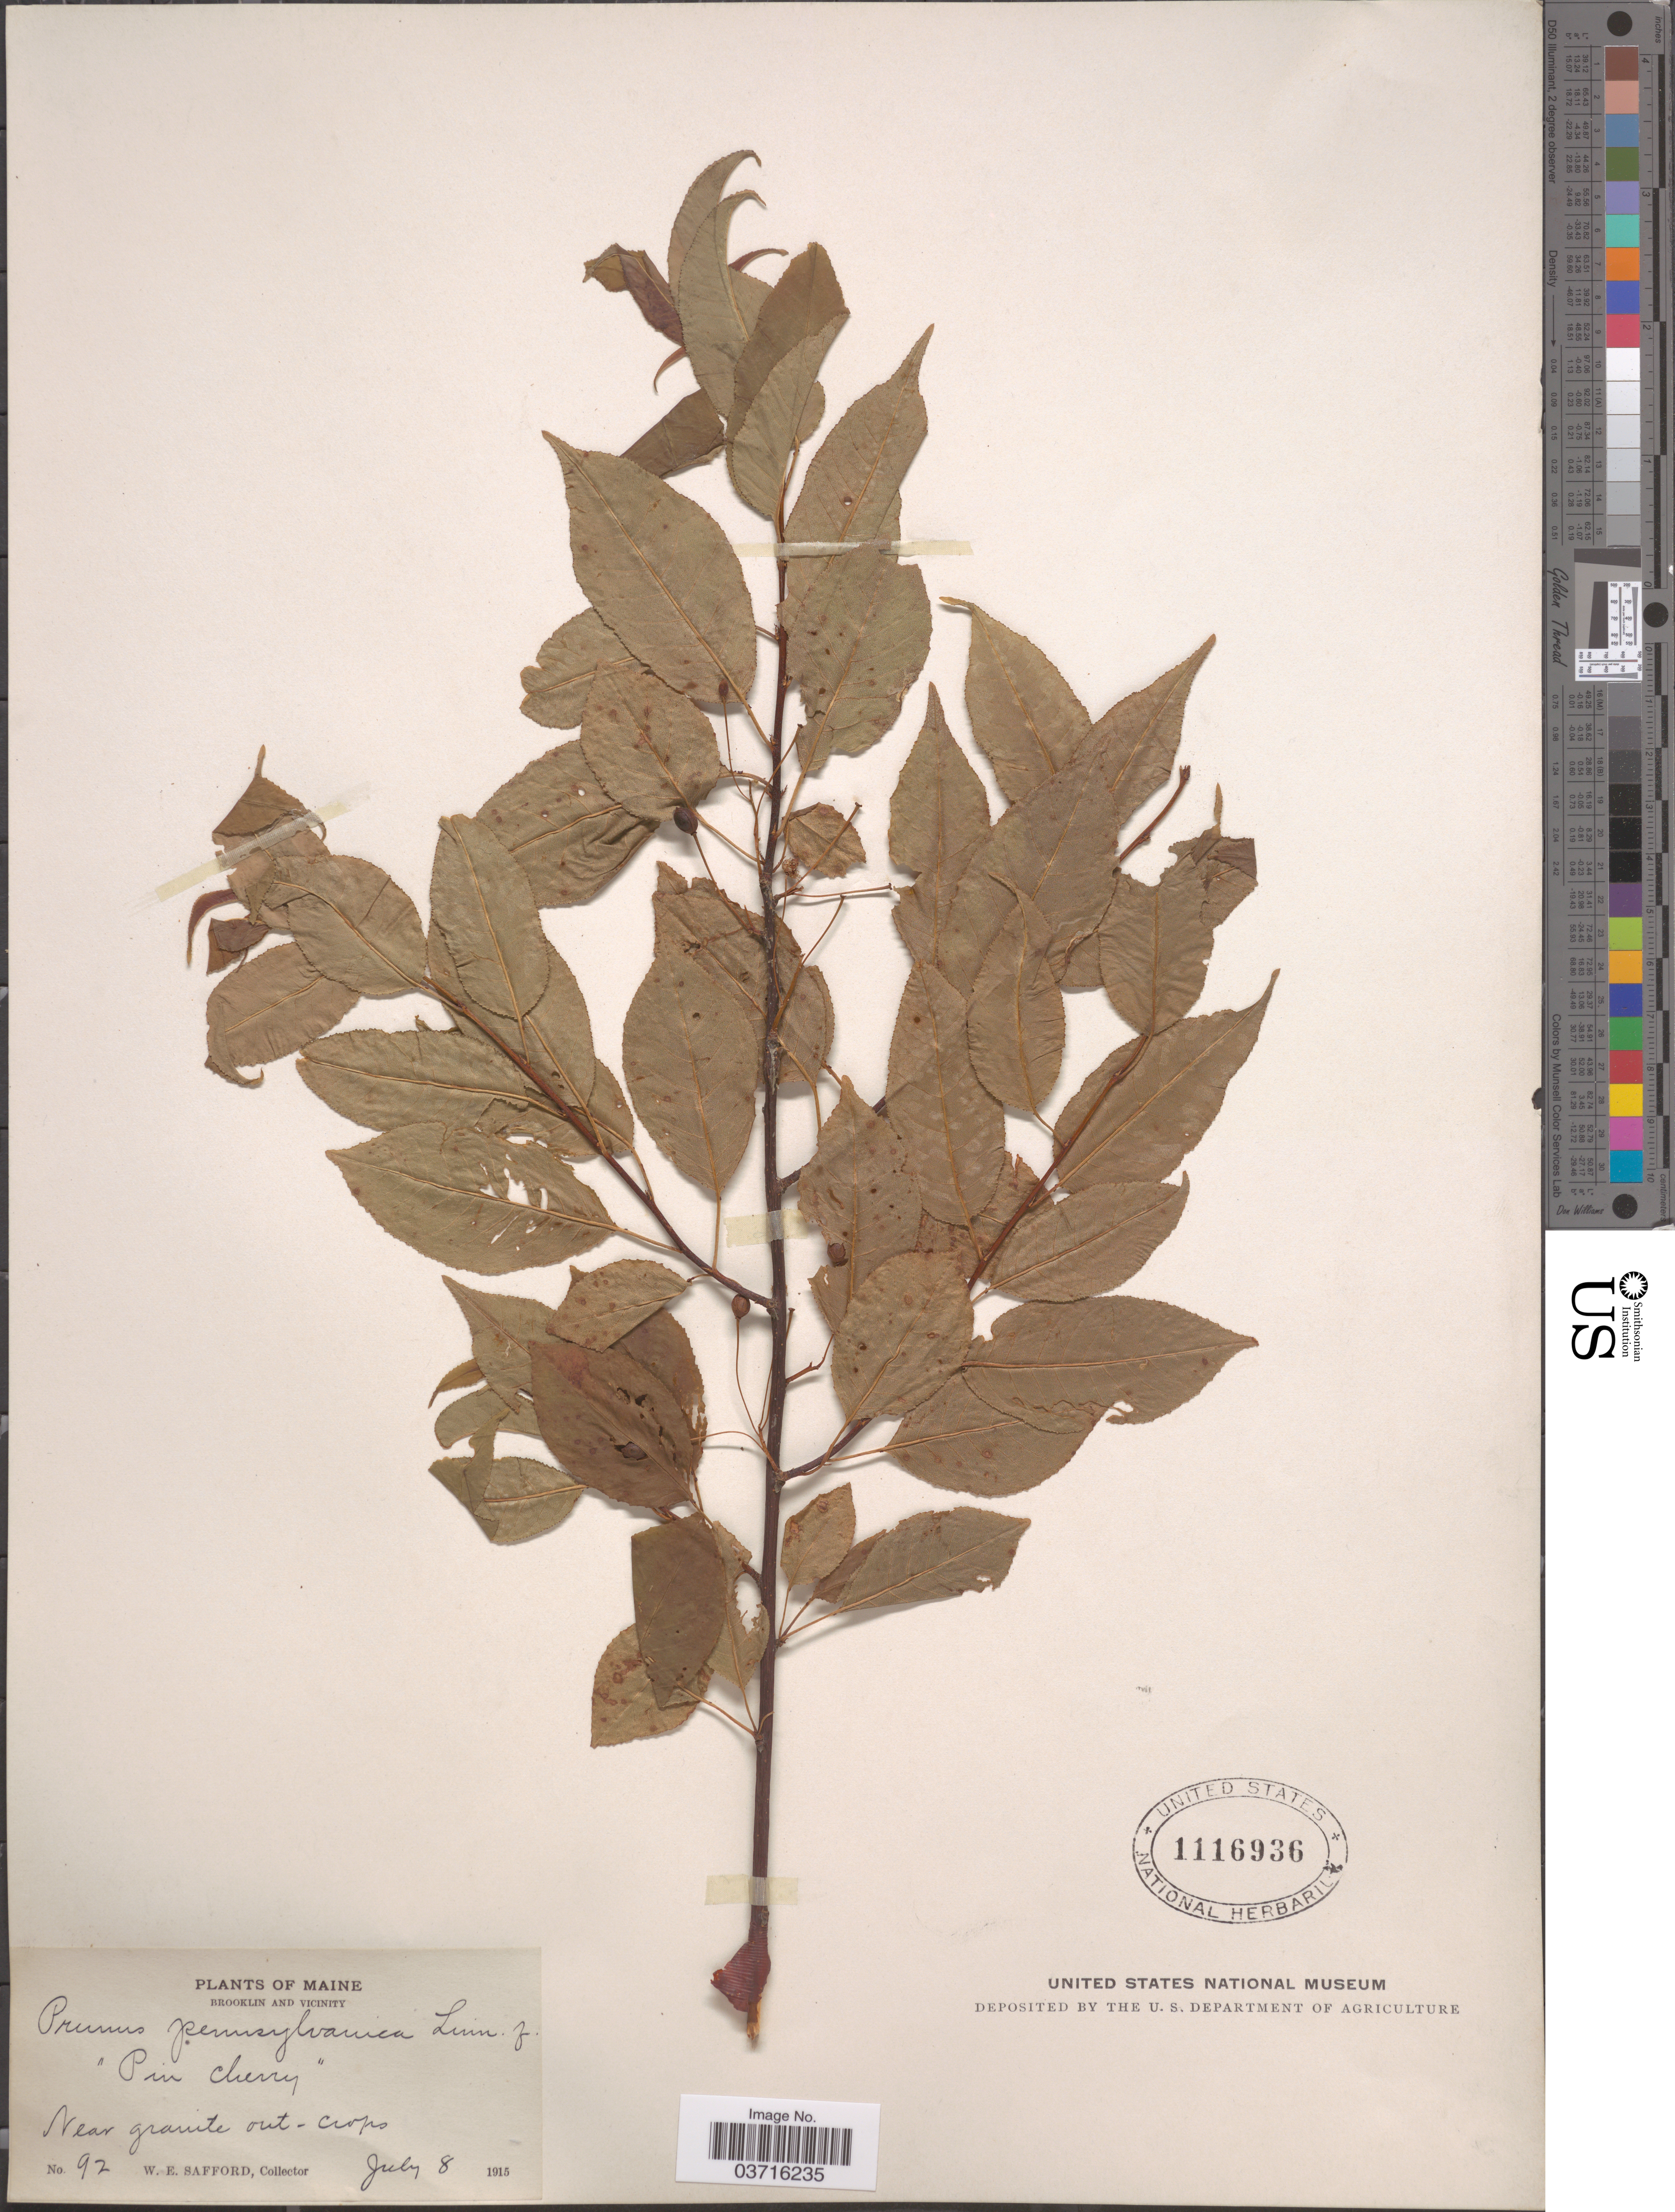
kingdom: Plantae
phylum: Tracheophyta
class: Magnoliopsida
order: Rosales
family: Rosaceae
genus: Prunus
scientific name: Prunus pensylvanica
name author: L. f.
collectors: W. E. Safford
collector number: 92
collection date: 1915-07-08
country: United States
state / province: Maine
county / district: Hancock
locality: Brooklin and vicinity. Near granite out-crops.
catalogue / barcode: US 1116936